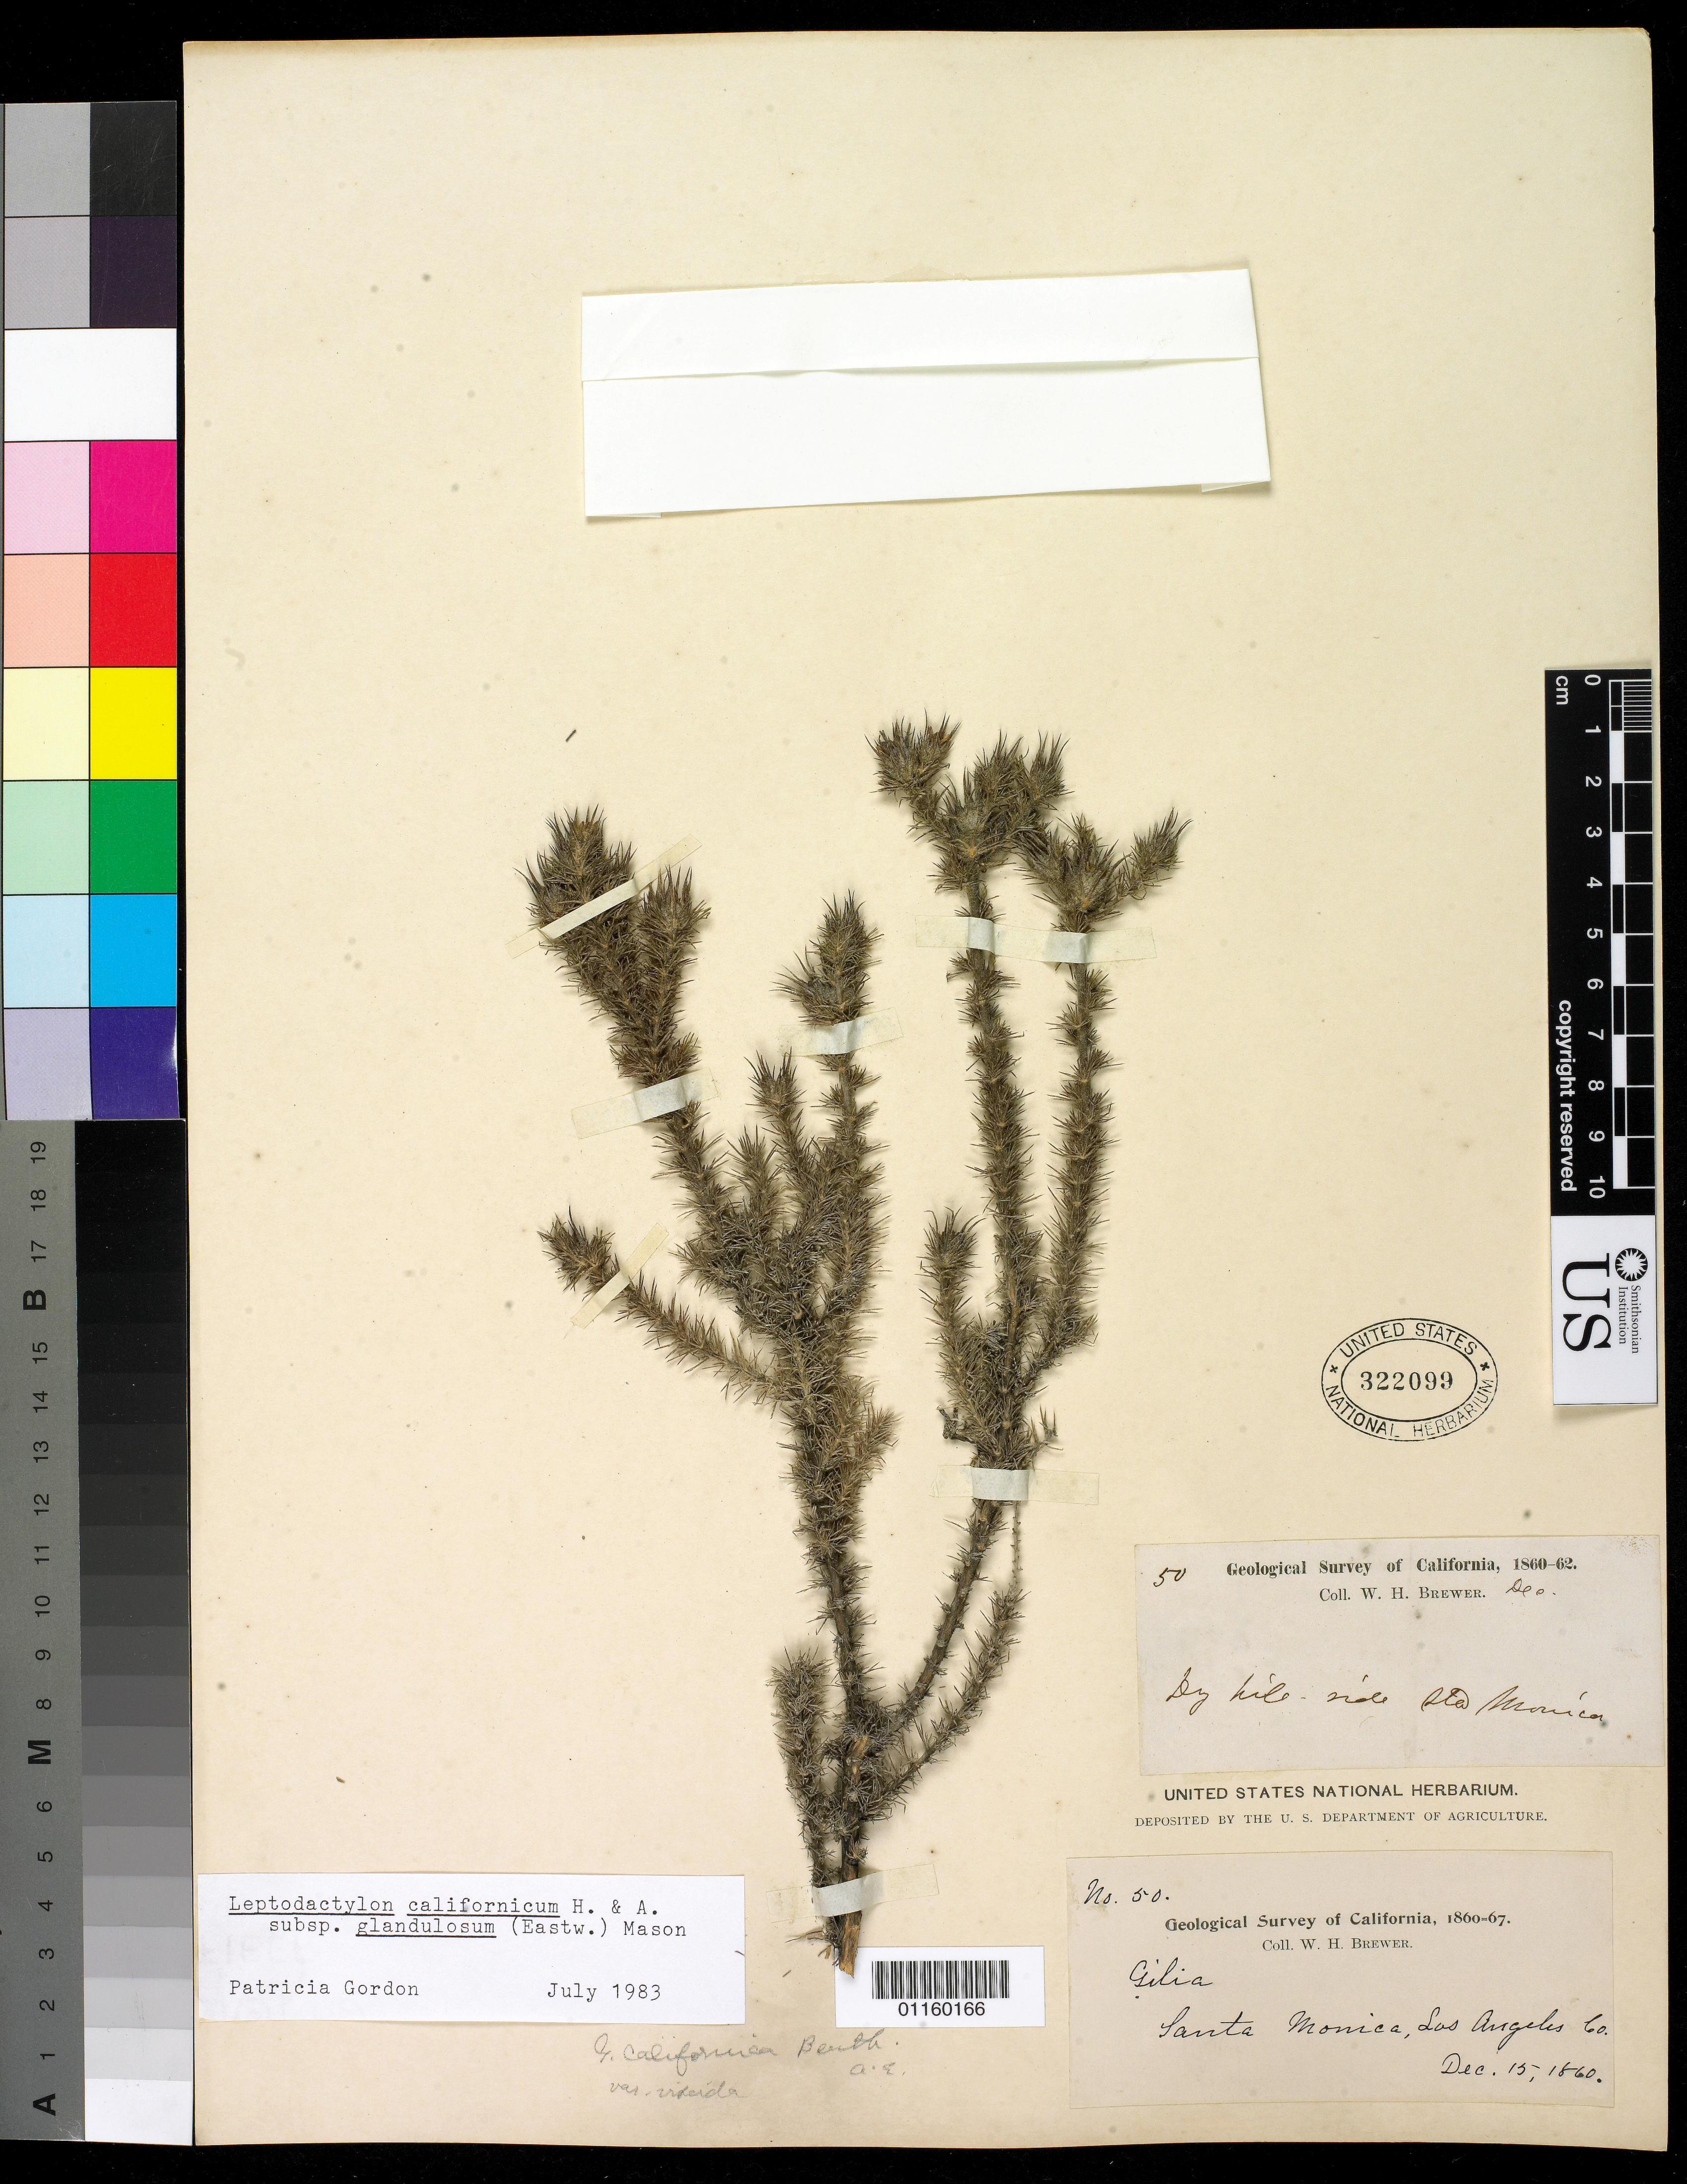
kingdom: Plantae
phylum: Tracheophyta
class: Magnoliopsida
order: Ericales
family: Polemoniaceae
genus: Linanthus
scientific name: Linanthus californicus subsp. glandulosus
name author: (Eastw.) J.M. Porter & R. Patt.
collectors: W. H. Brewer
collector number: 50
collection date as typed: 15 Dec 1860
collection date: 1860-12-15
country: United States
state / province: California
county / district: Los Angeles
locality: Santa Monica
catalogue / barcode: US 322099